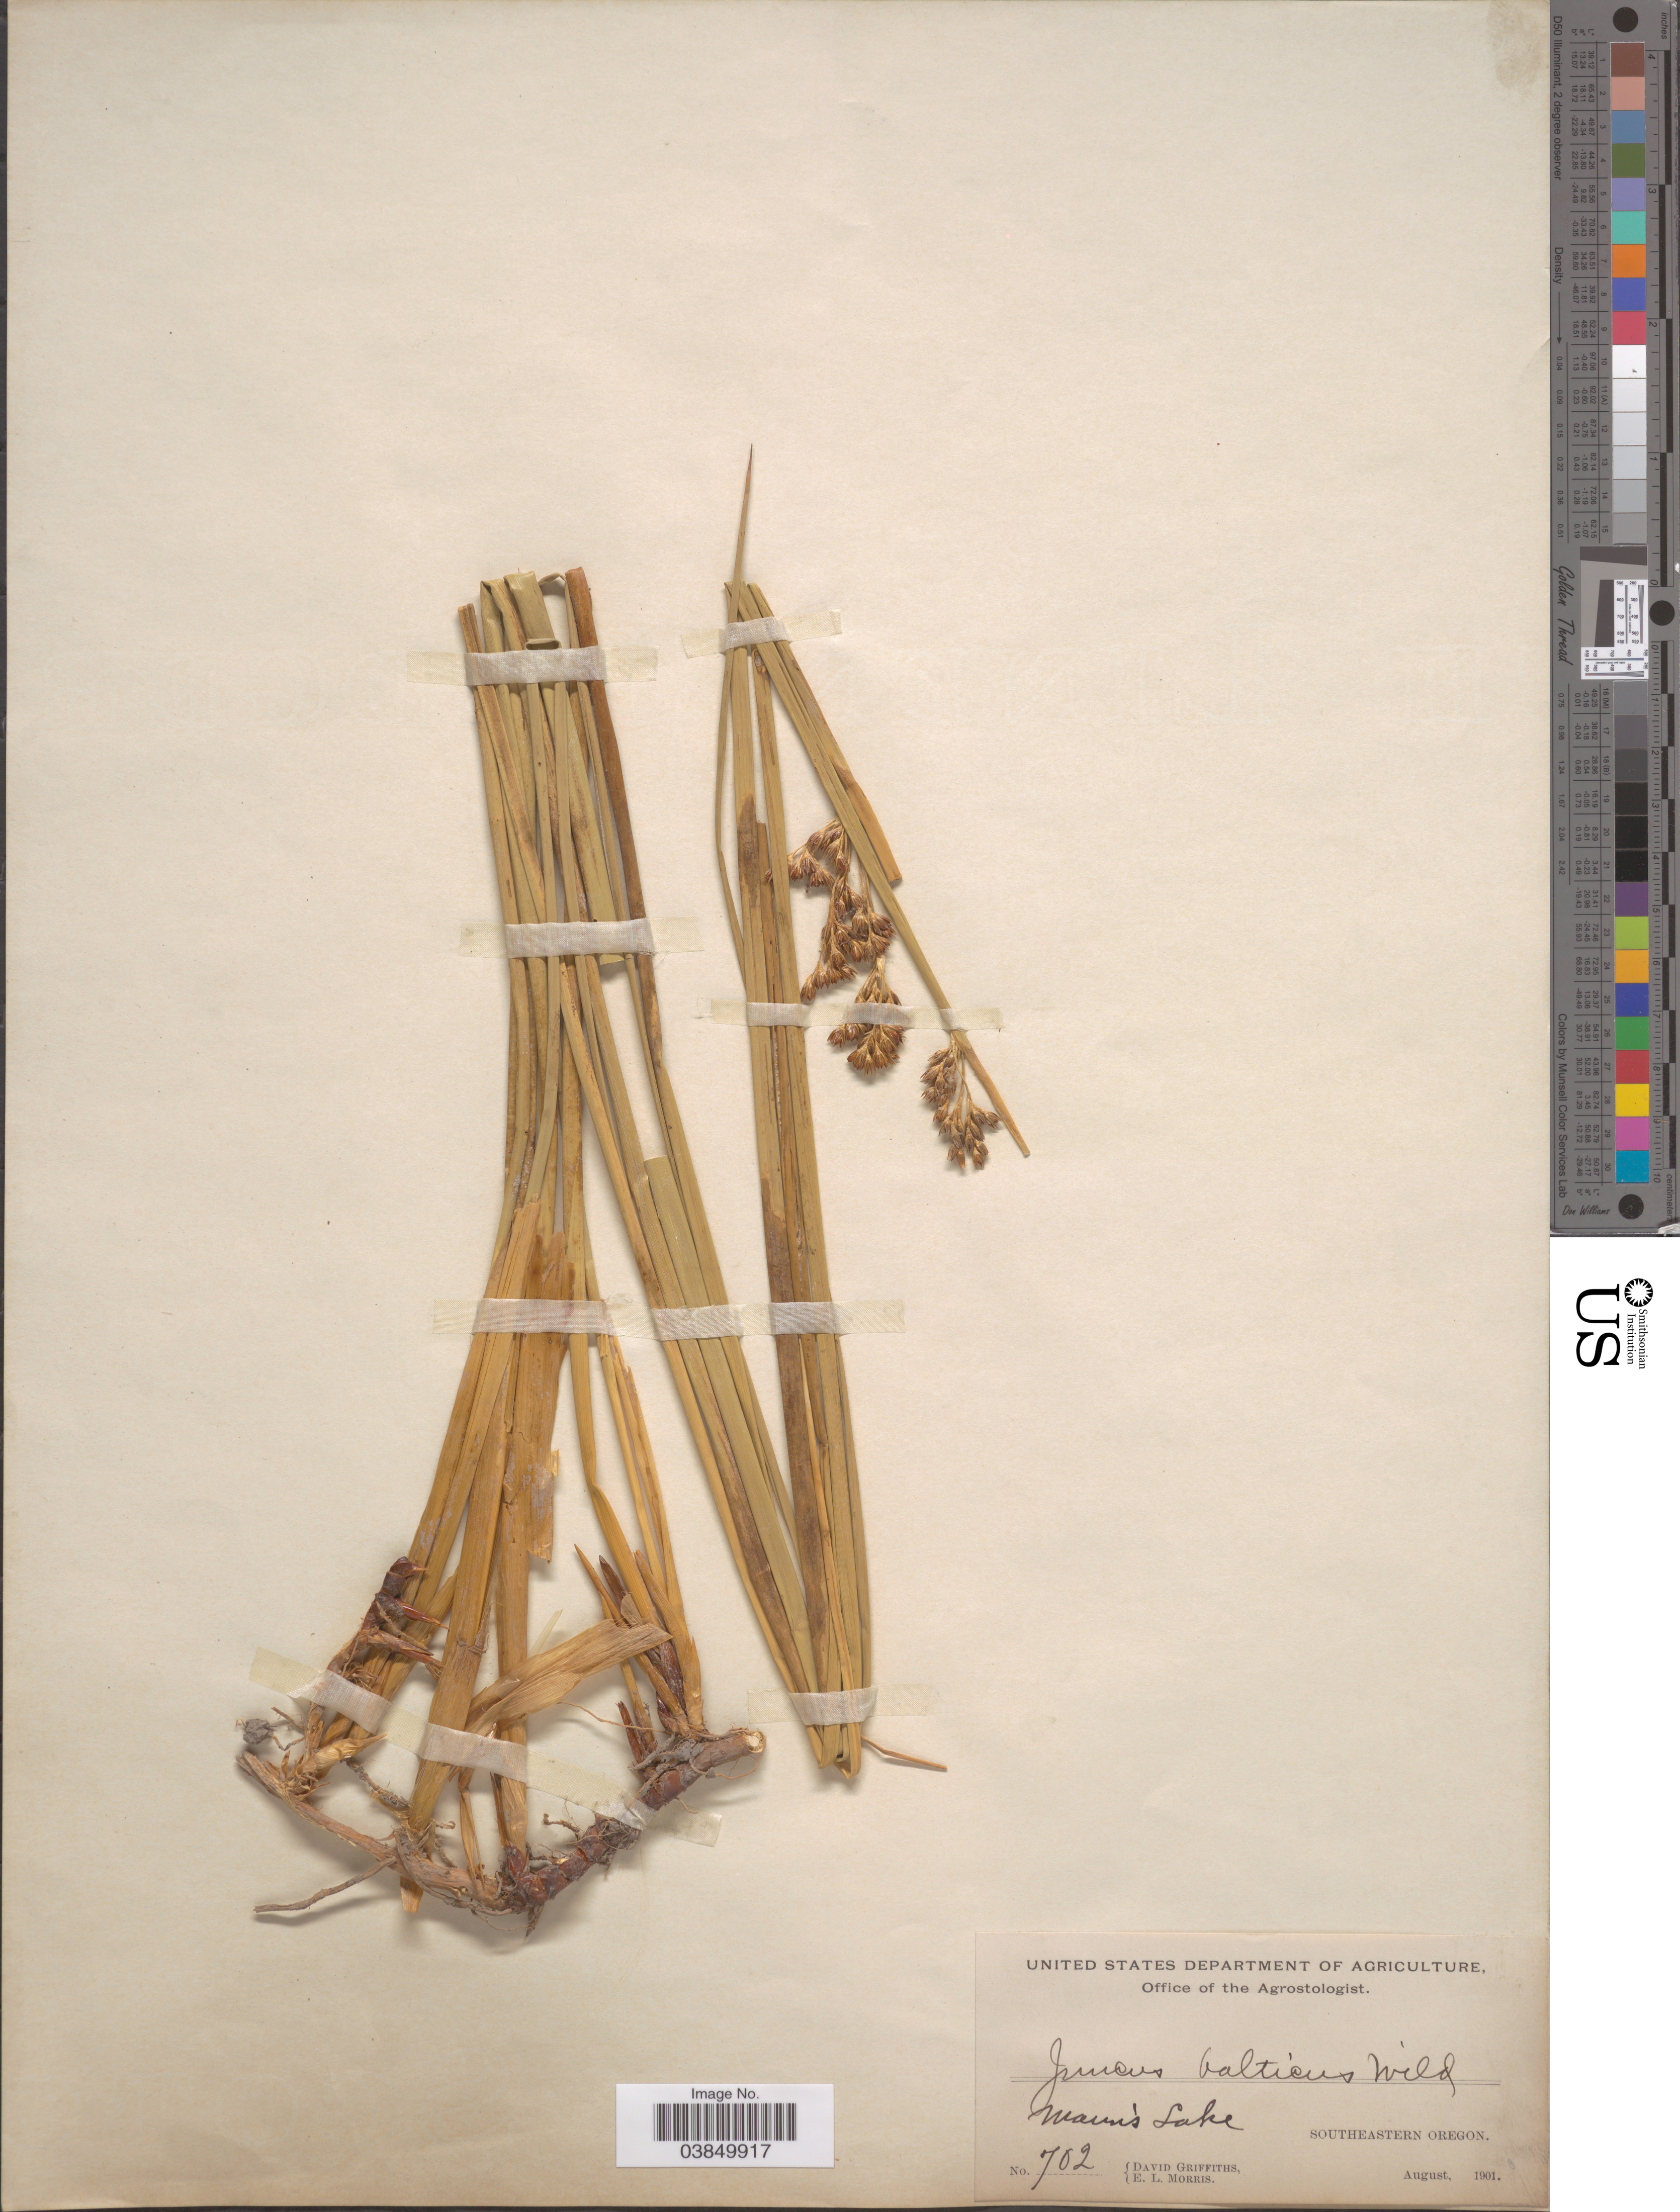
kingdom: Plantae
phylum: Tracheophyta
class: Liliopsida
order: Poales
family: Juncaceae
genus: Juncus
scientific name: Juncus balticus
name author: Willd.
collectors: D. Griffiths & E. Morris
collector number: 702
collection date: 1901-08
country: United States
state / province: Oregon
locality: Manus Lake. Southeastern Oregon.